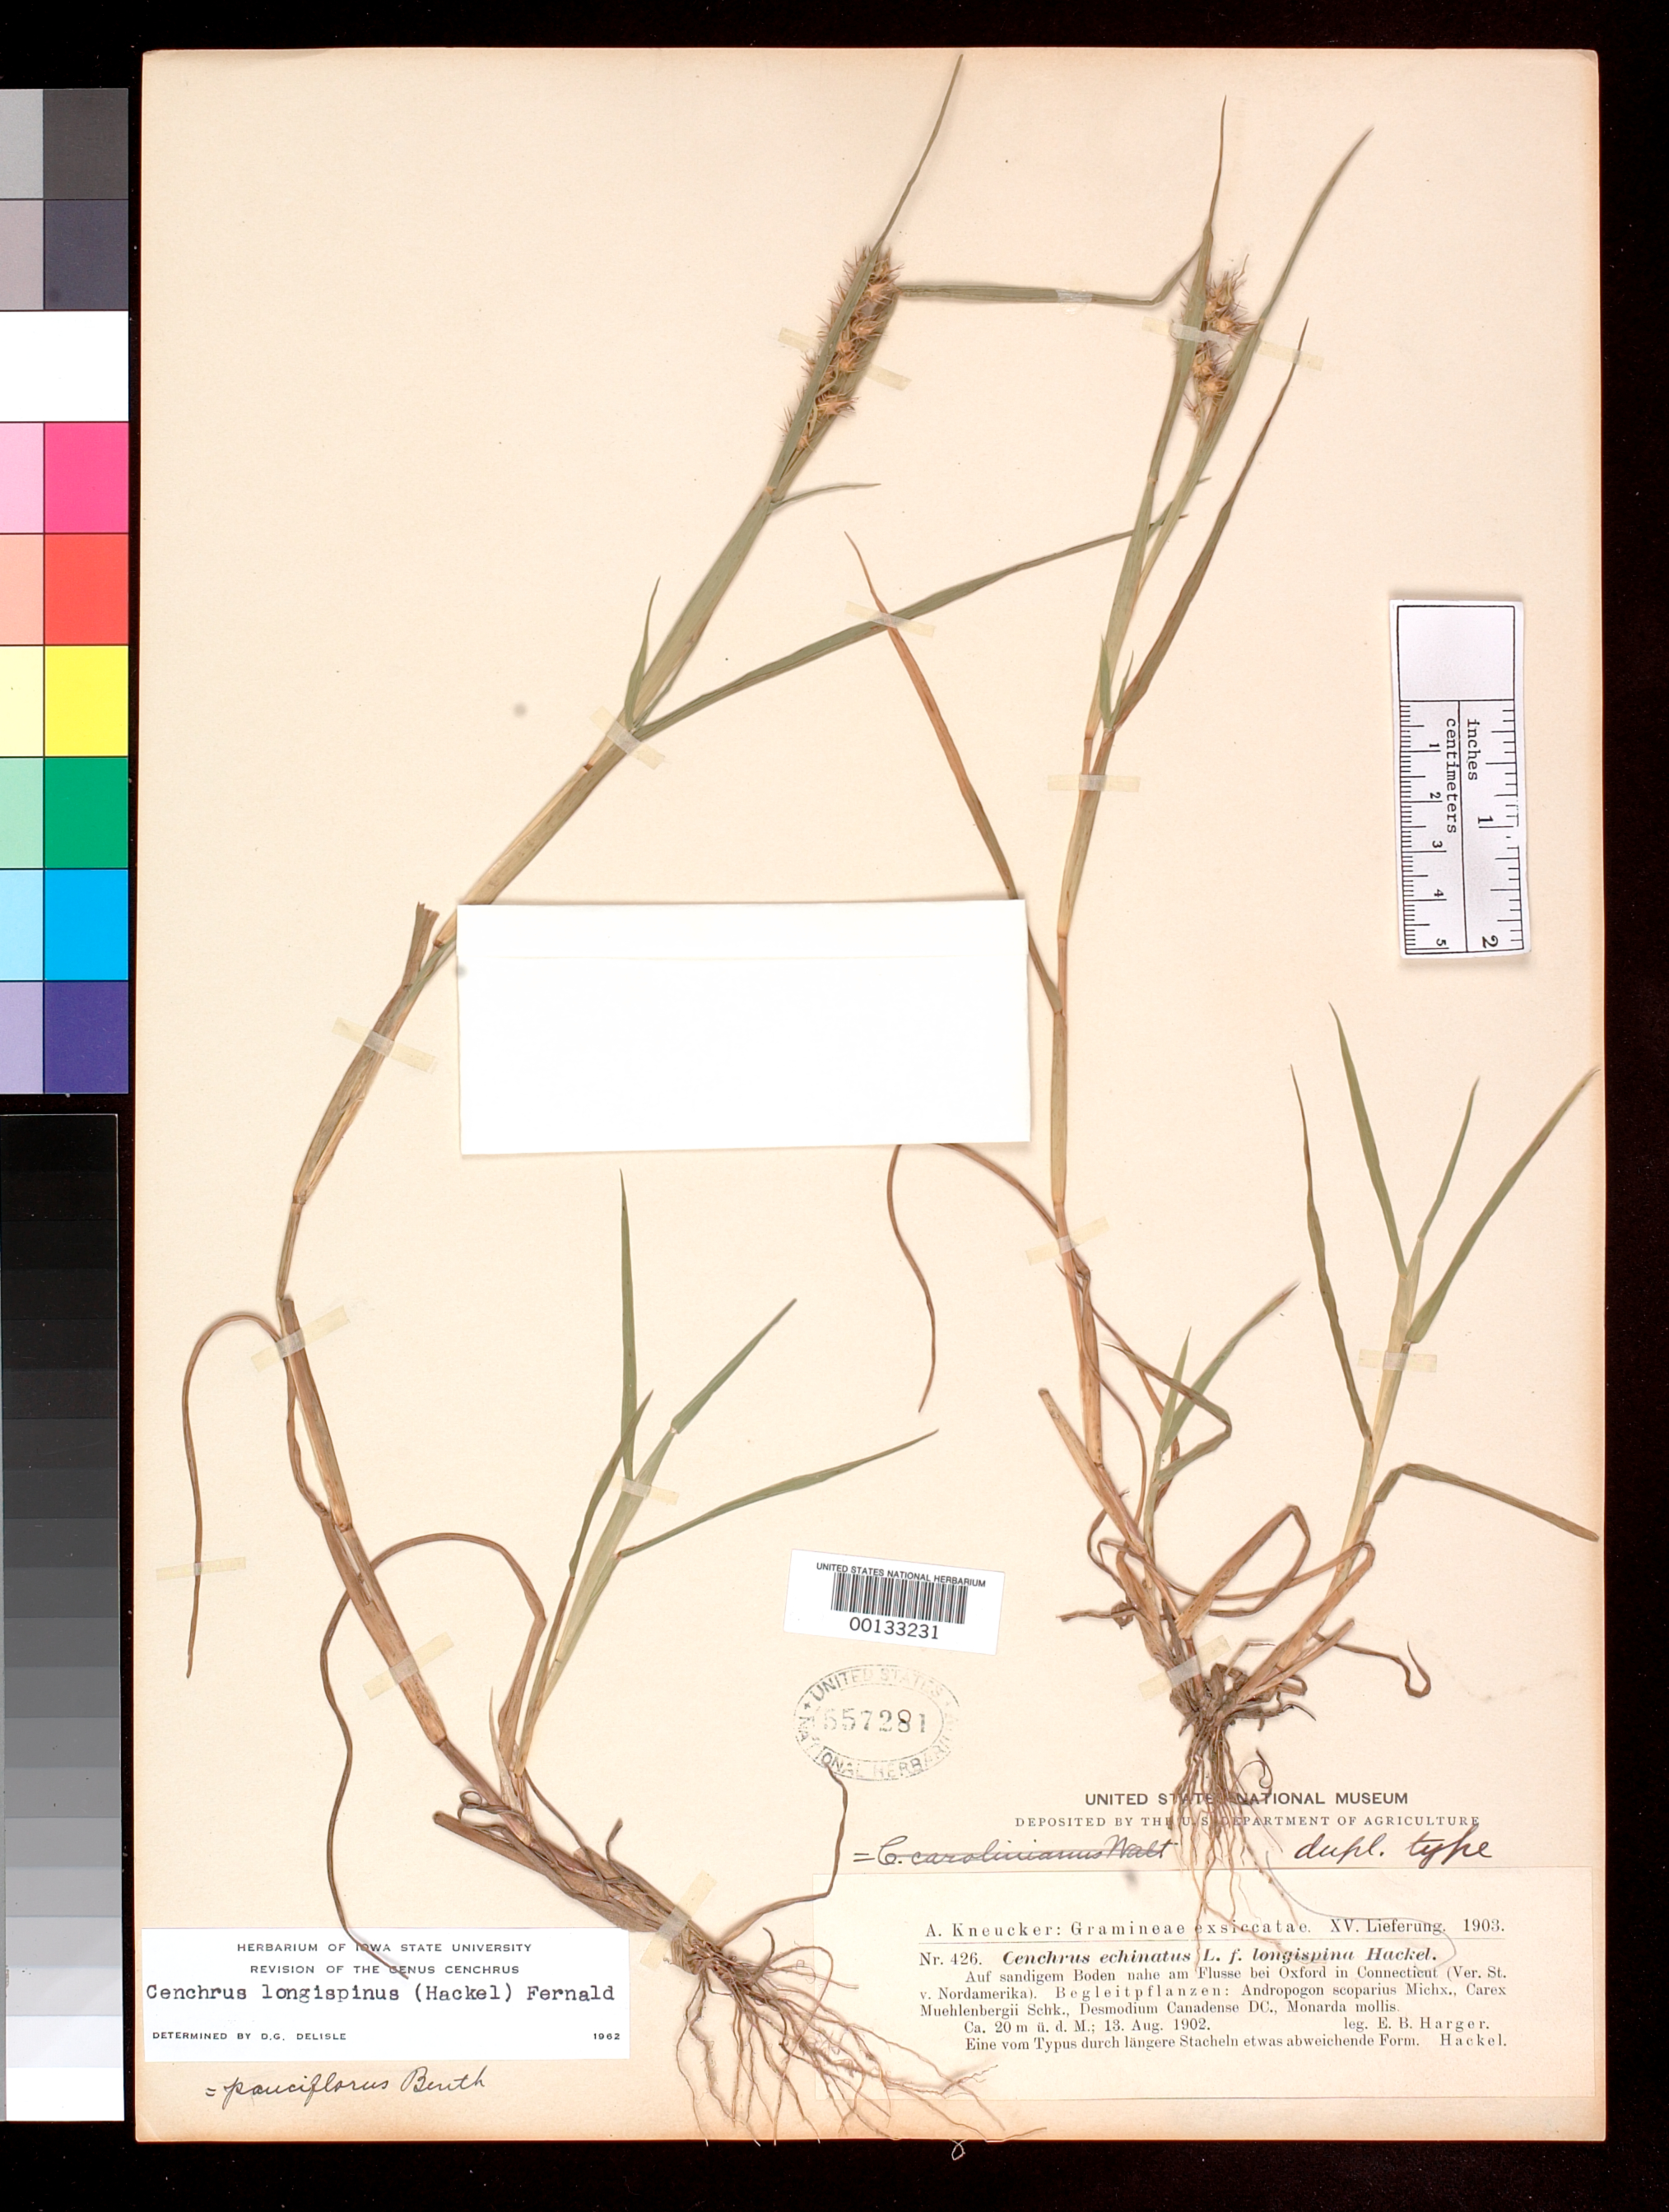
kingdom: Plantae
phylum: Tracheophyta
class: Liliopsida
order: Poales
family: Poaceae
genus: Cenchrus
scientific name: Cenchrus echinatus f. longispinus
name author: Hack. in Kneuck.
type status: Isotype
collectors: E. B. Harger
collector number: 426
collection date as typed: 13 Aug 1902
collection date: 1902-08-13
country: United States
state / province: Connecticut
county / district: New Haven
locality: Oxford.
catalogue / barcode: US 557281